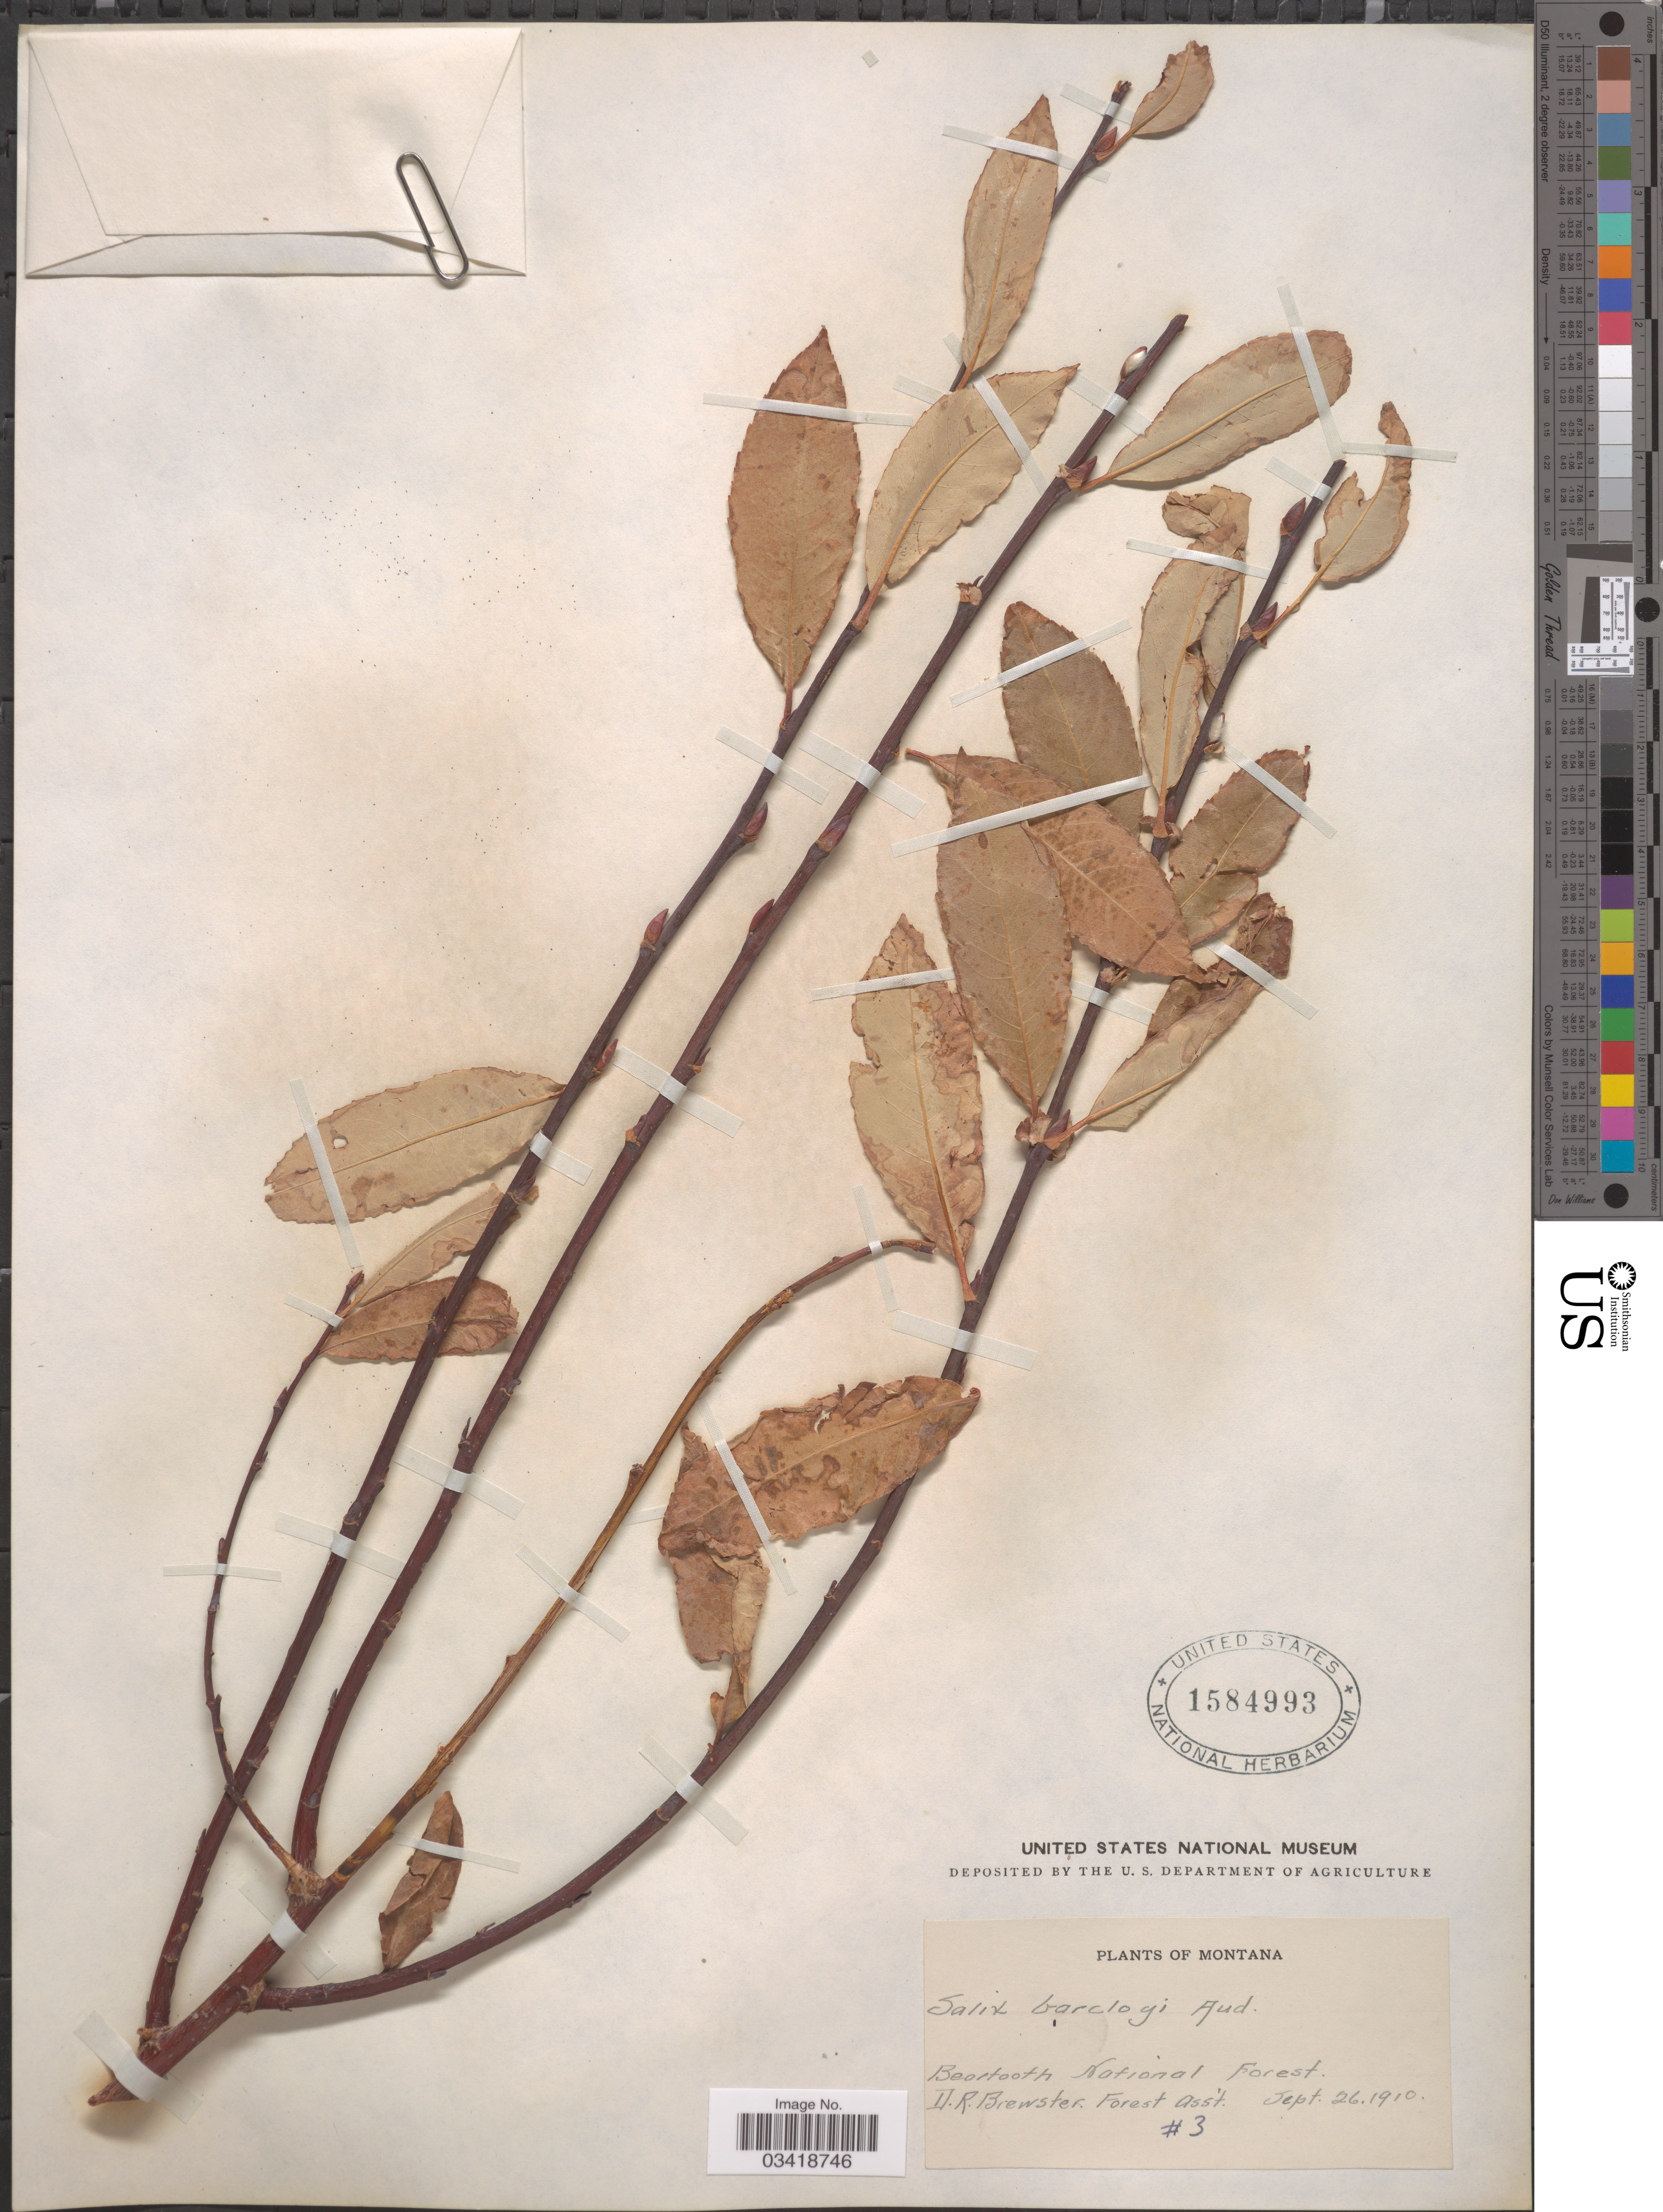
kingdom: Plantae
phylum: Tracheophyta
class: Magnoliopsida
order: Malpighiales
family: Salicaceae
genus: Salix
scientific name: Salix barclayi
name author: Andersson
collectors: D. Brewster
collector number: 3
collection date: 1910-09-26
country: United States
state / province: Montana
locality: Beartooth National Forest.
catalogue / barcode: US 1584993